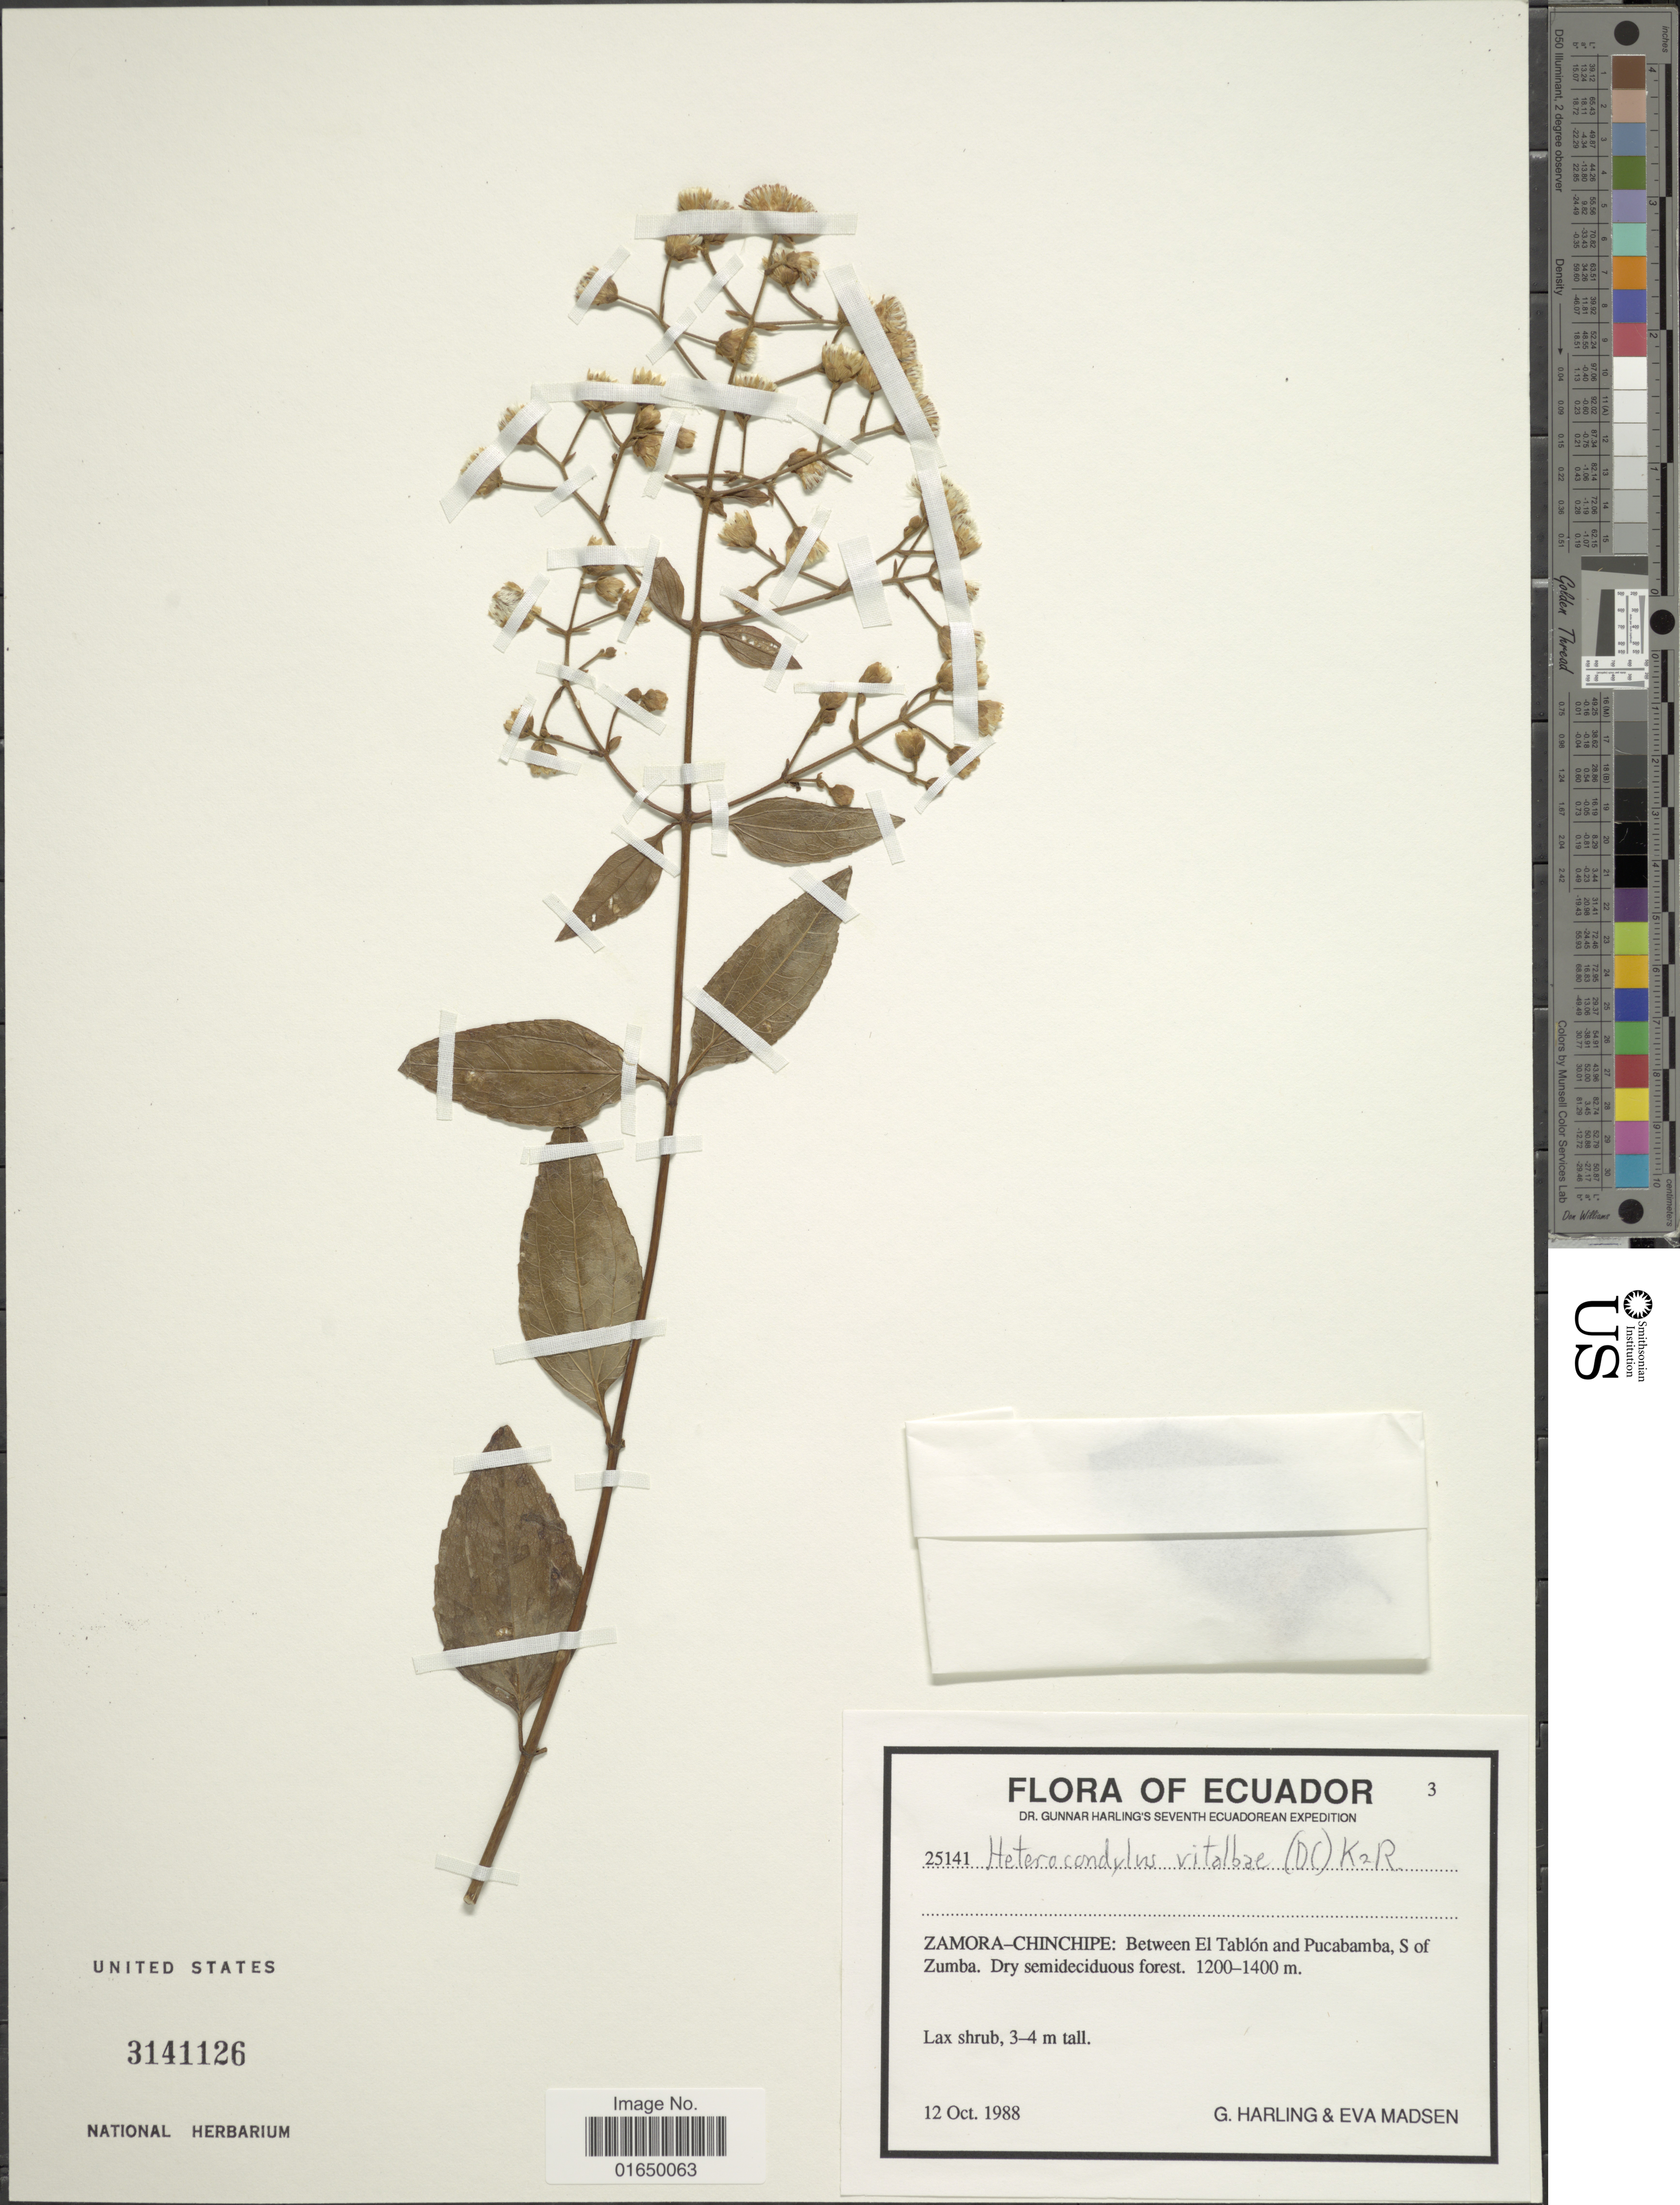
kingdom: Plantae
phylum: Tracheophyta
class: Magnoliopsida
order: Asterales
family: Asteraceae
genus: Heterocondylus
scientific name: Heterocondylus vitalbae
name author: (DC.) R.M. King & H. Rob.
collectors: G. Harling & E. Madsen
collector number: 25141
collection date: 1988-10-12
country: Ecuador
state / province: Zamora-Chinchipe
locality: Between El Tabló and Pucabamba, S of Zumba Dry semideciduous forest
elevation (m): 1200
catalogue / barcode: US 3141126